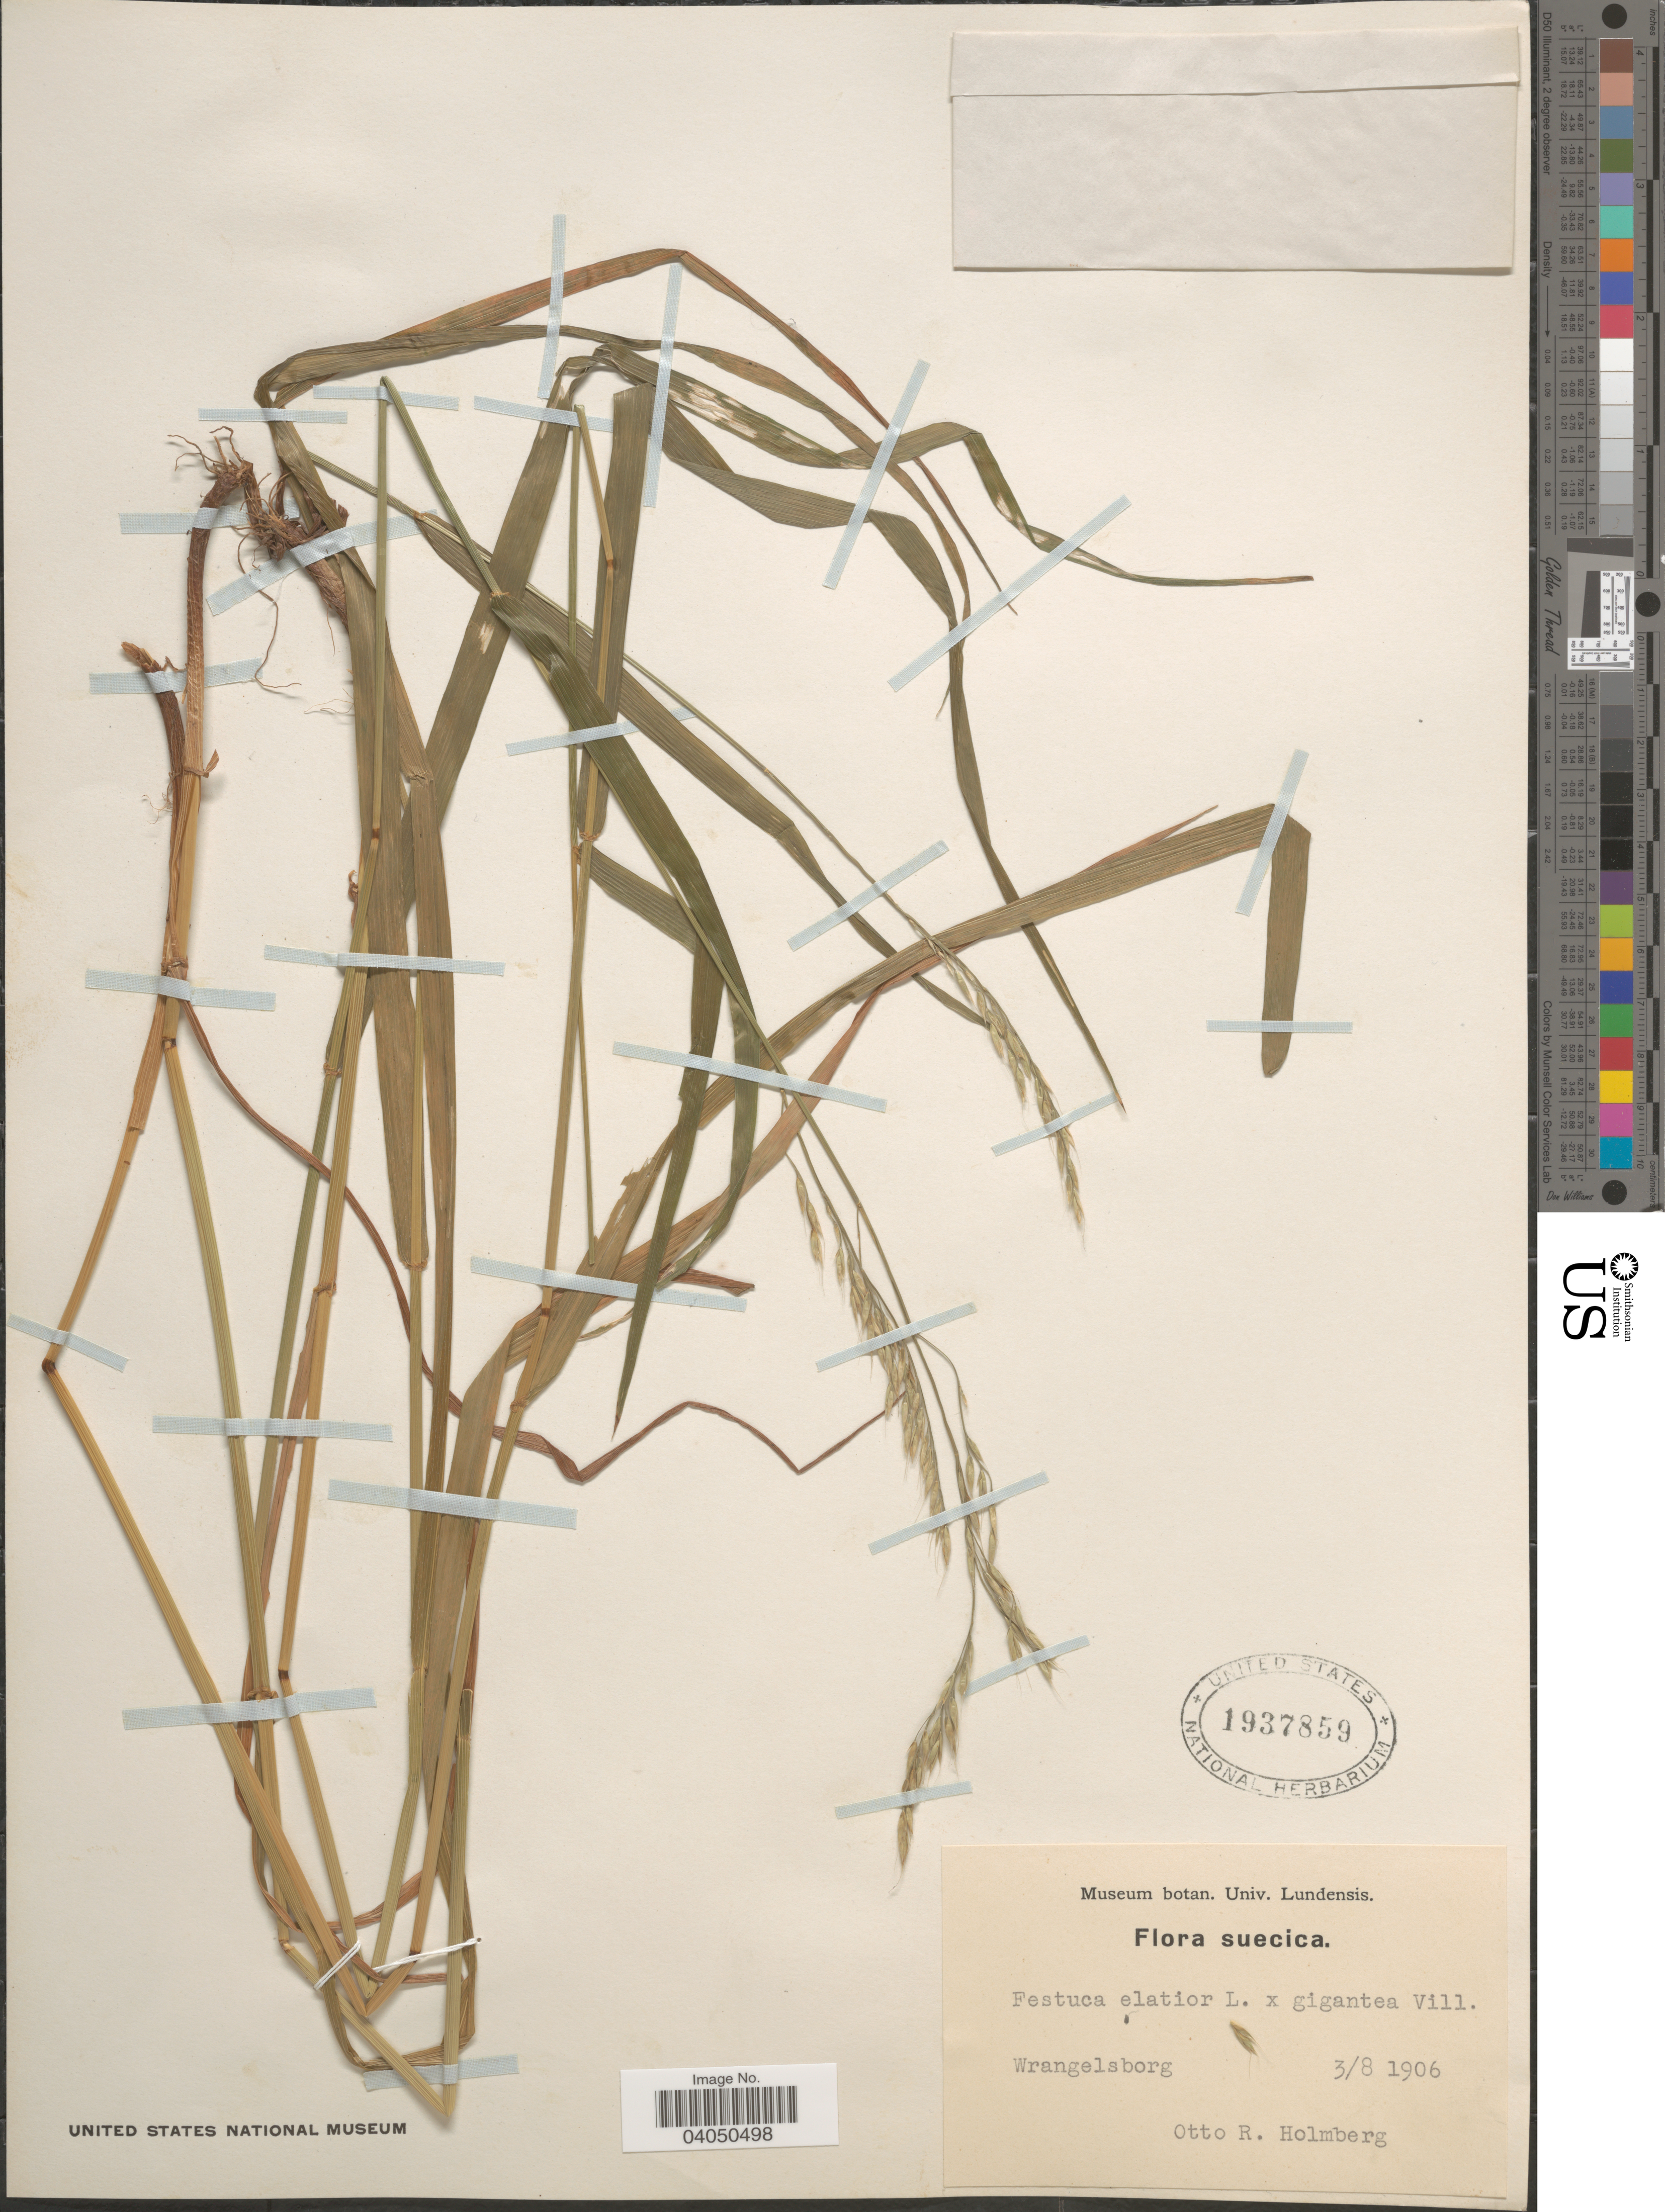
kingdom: Plantae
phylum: Tracheophyta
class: Liliopsida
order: Poales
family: Poaceae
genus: Festuca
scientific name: Festuca sp.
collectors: O. Holmberg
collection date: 1906-08-03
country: Sweden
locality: Suecica. Wrangelsborg.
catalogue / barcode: US 1937859